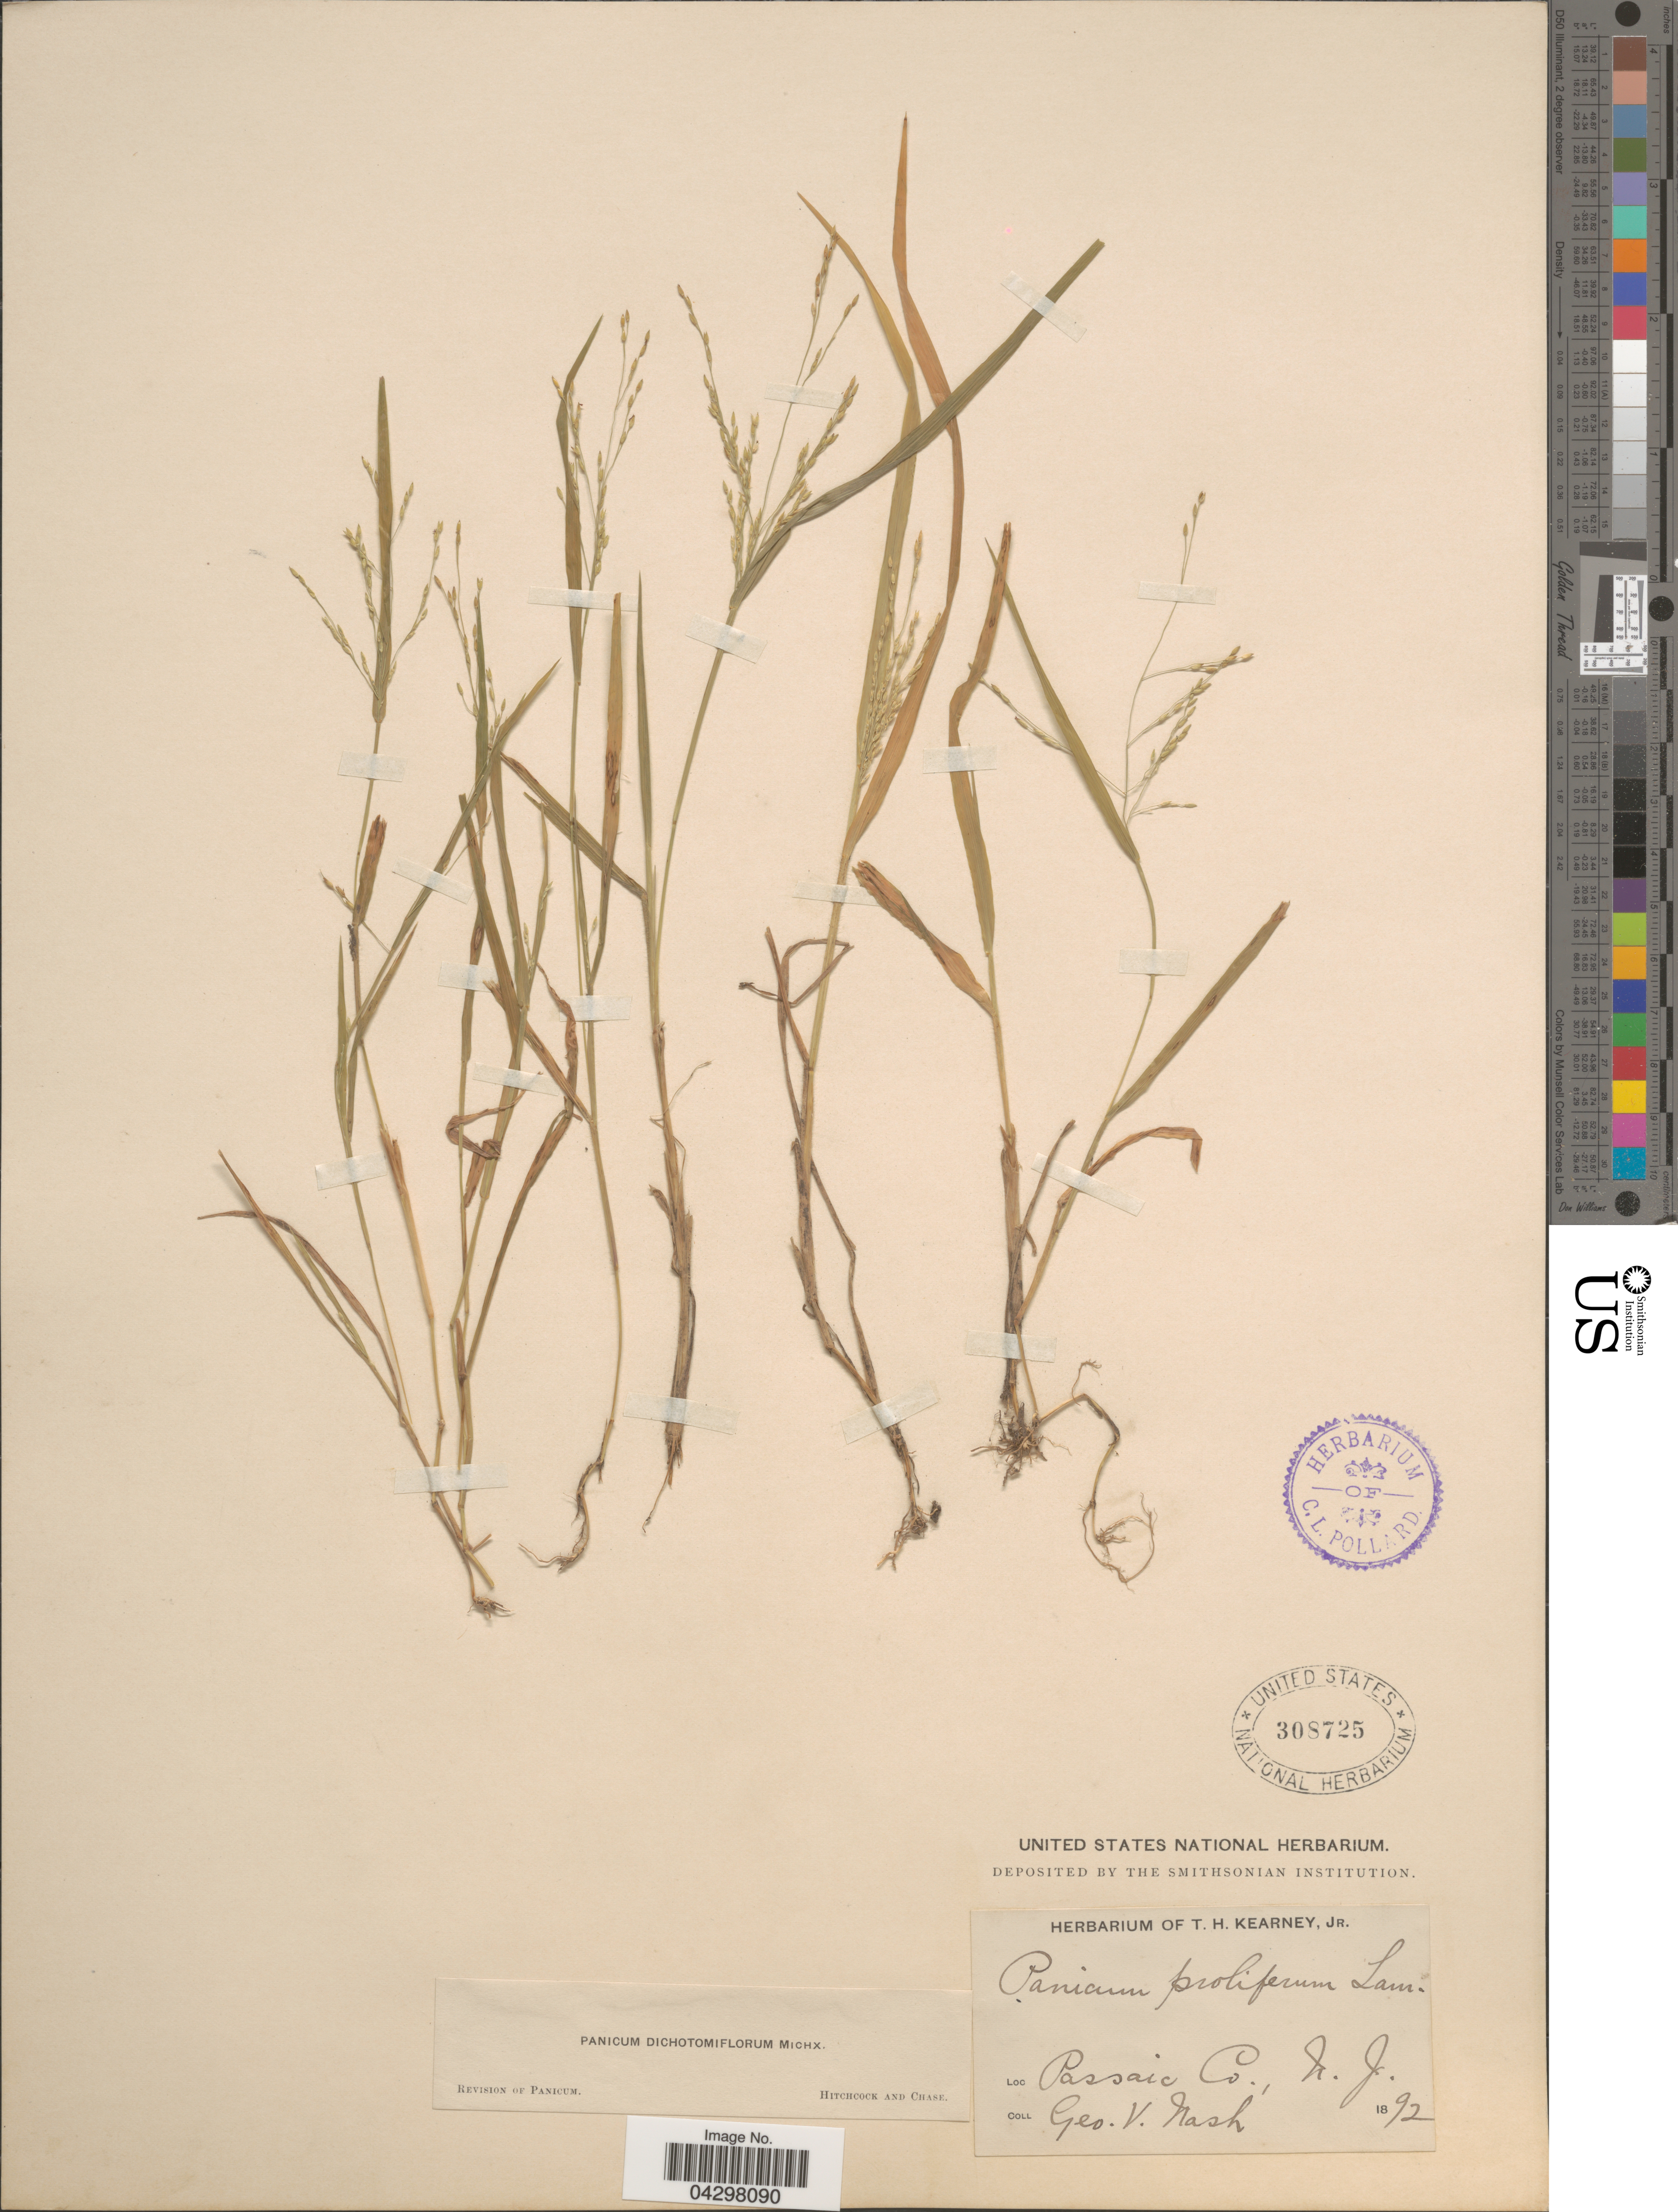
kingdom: Plantae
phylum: Tracheophyta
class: Liliopsida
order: Poales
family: Poaceae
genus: Panicum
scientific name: Panicum dichotomiflorum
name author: Michx.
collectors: G. V. Nash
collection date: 1892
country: United States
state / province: New Jersey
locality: Passaic Co.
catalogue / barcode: US 308725